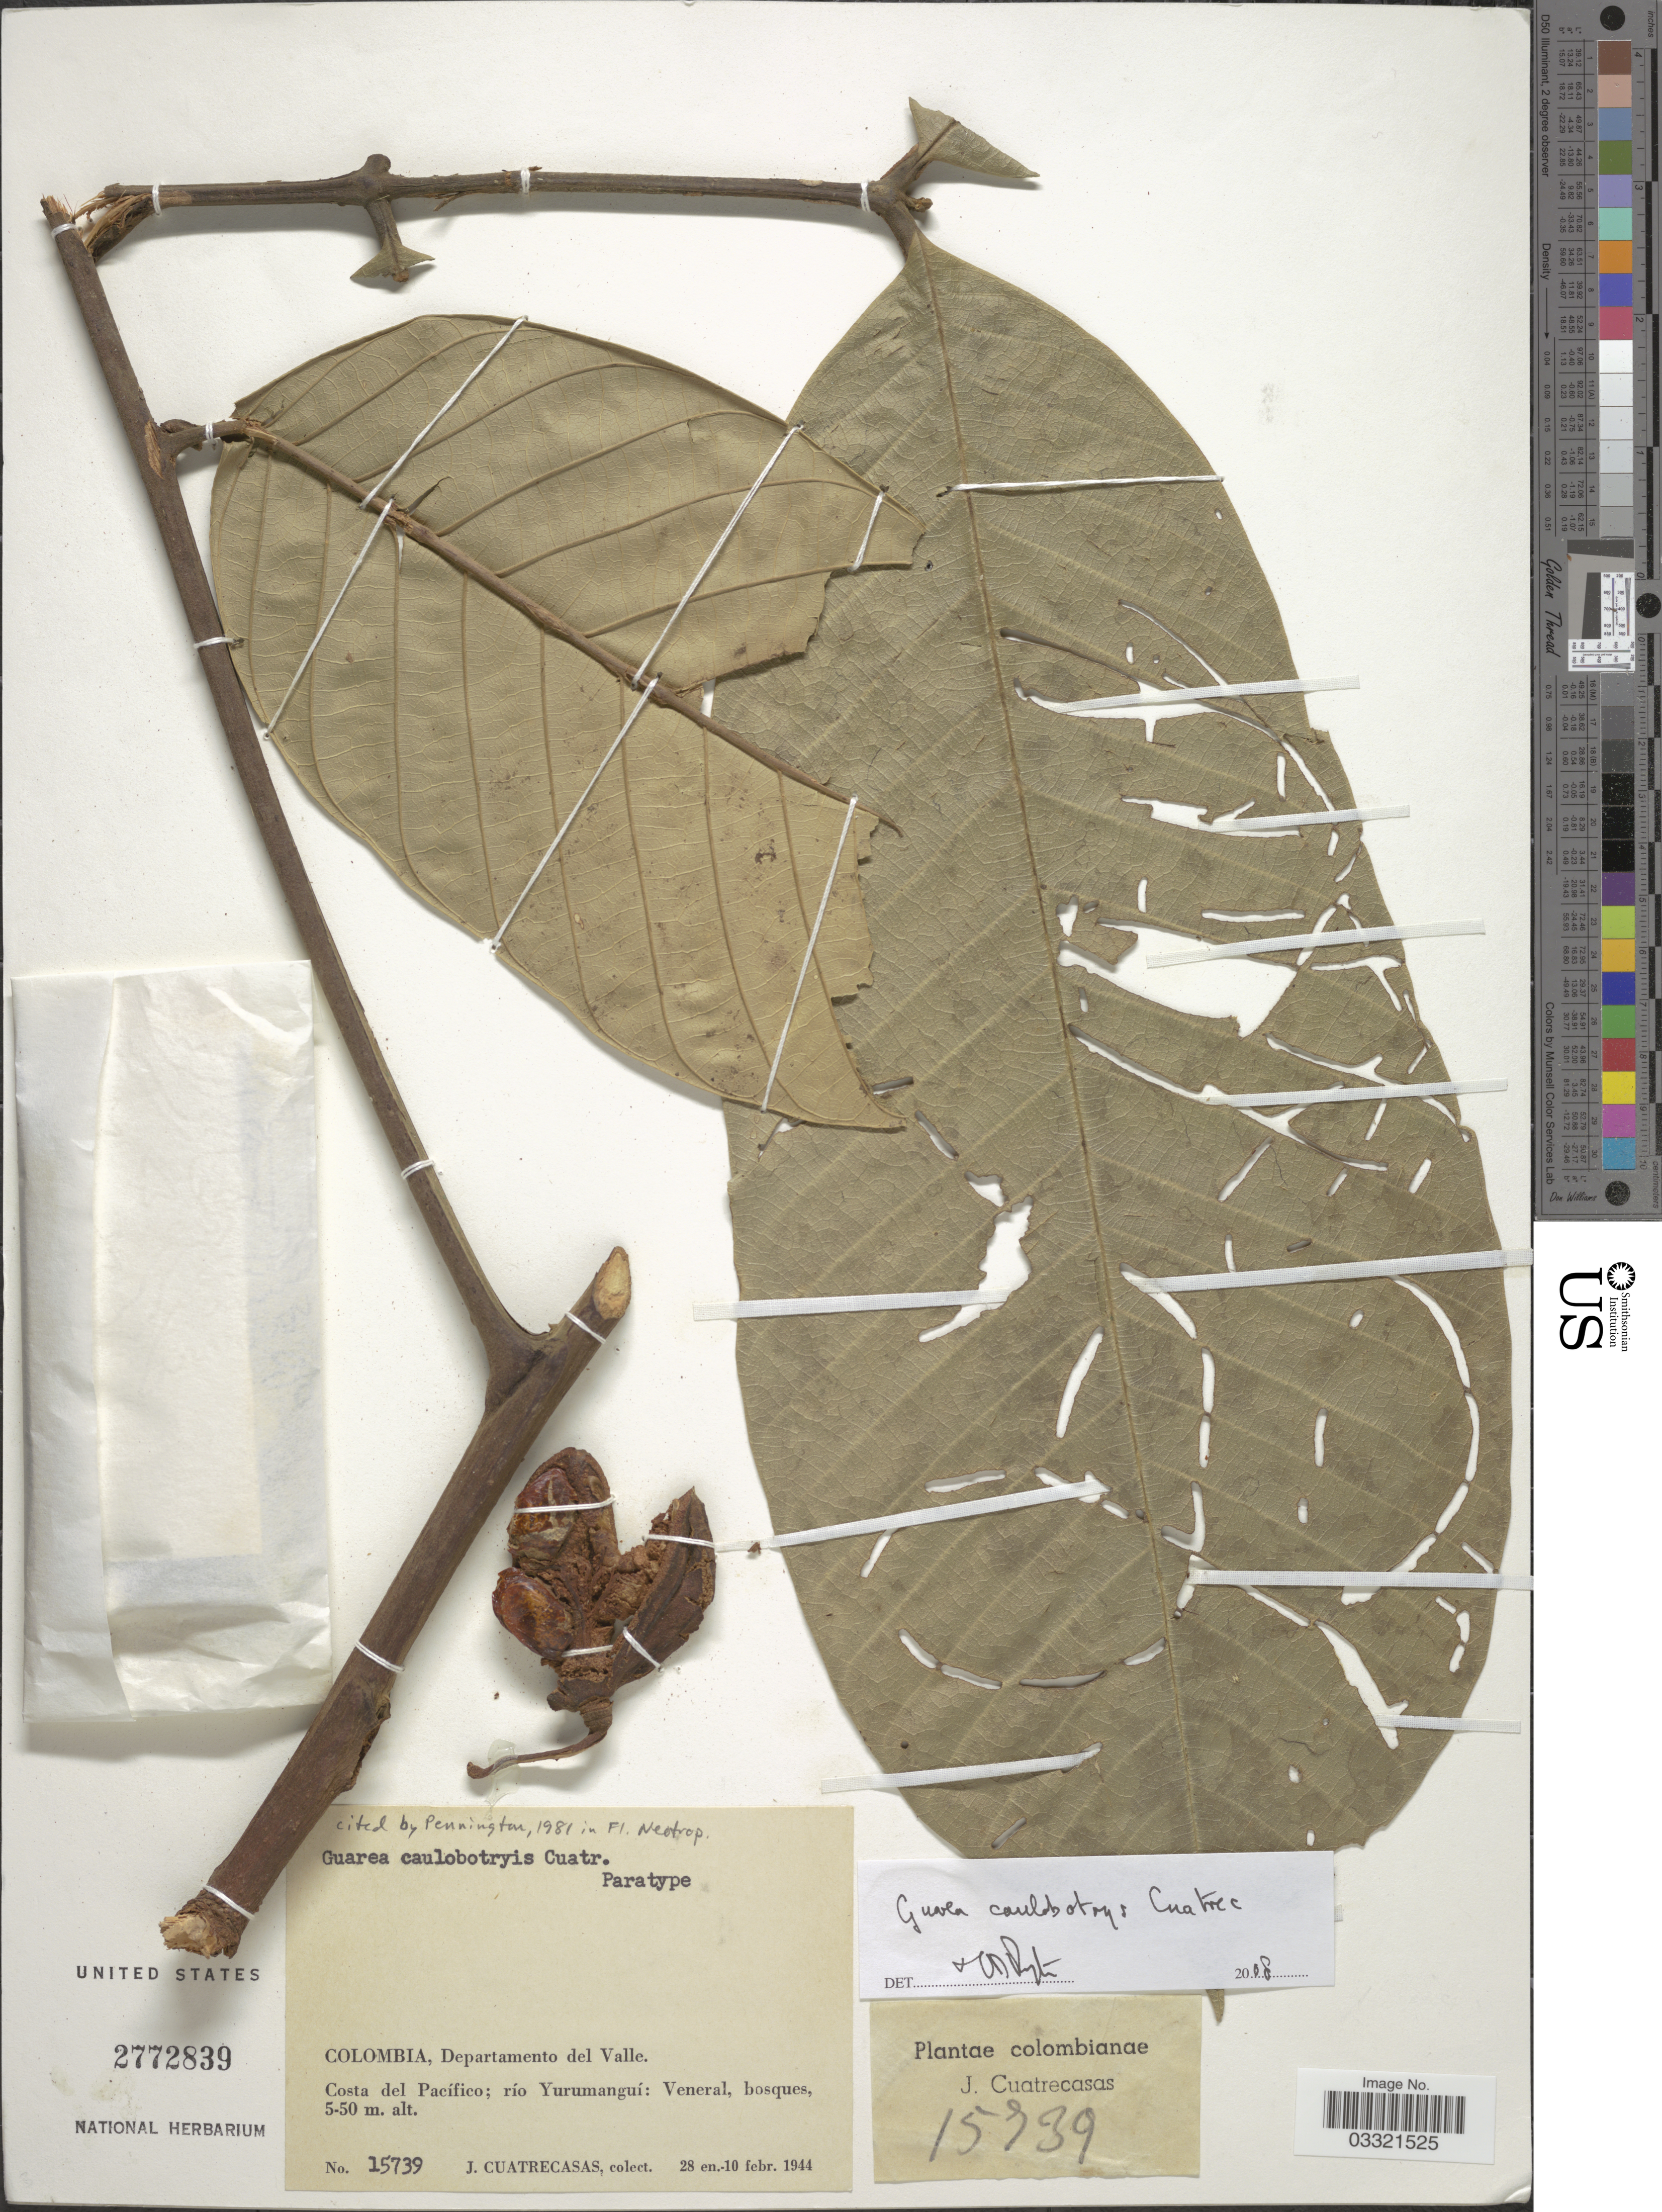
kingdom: Plantae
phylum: Tracheophyta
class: Magnoliopsida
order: Sapindales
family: Meliaceae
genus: Guarea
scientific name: Guarea caulobotryis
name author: Cuatrec.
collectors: J. Cuatrecasas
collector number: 15739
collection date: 1944-01-28/1944-02-10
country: Colombia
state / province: Valle del Cauca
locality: Departamento del Valle. Costa del Pacífico; río Yurumaguí: Veneral, bosques.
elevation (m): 5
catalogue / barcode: US 2772839